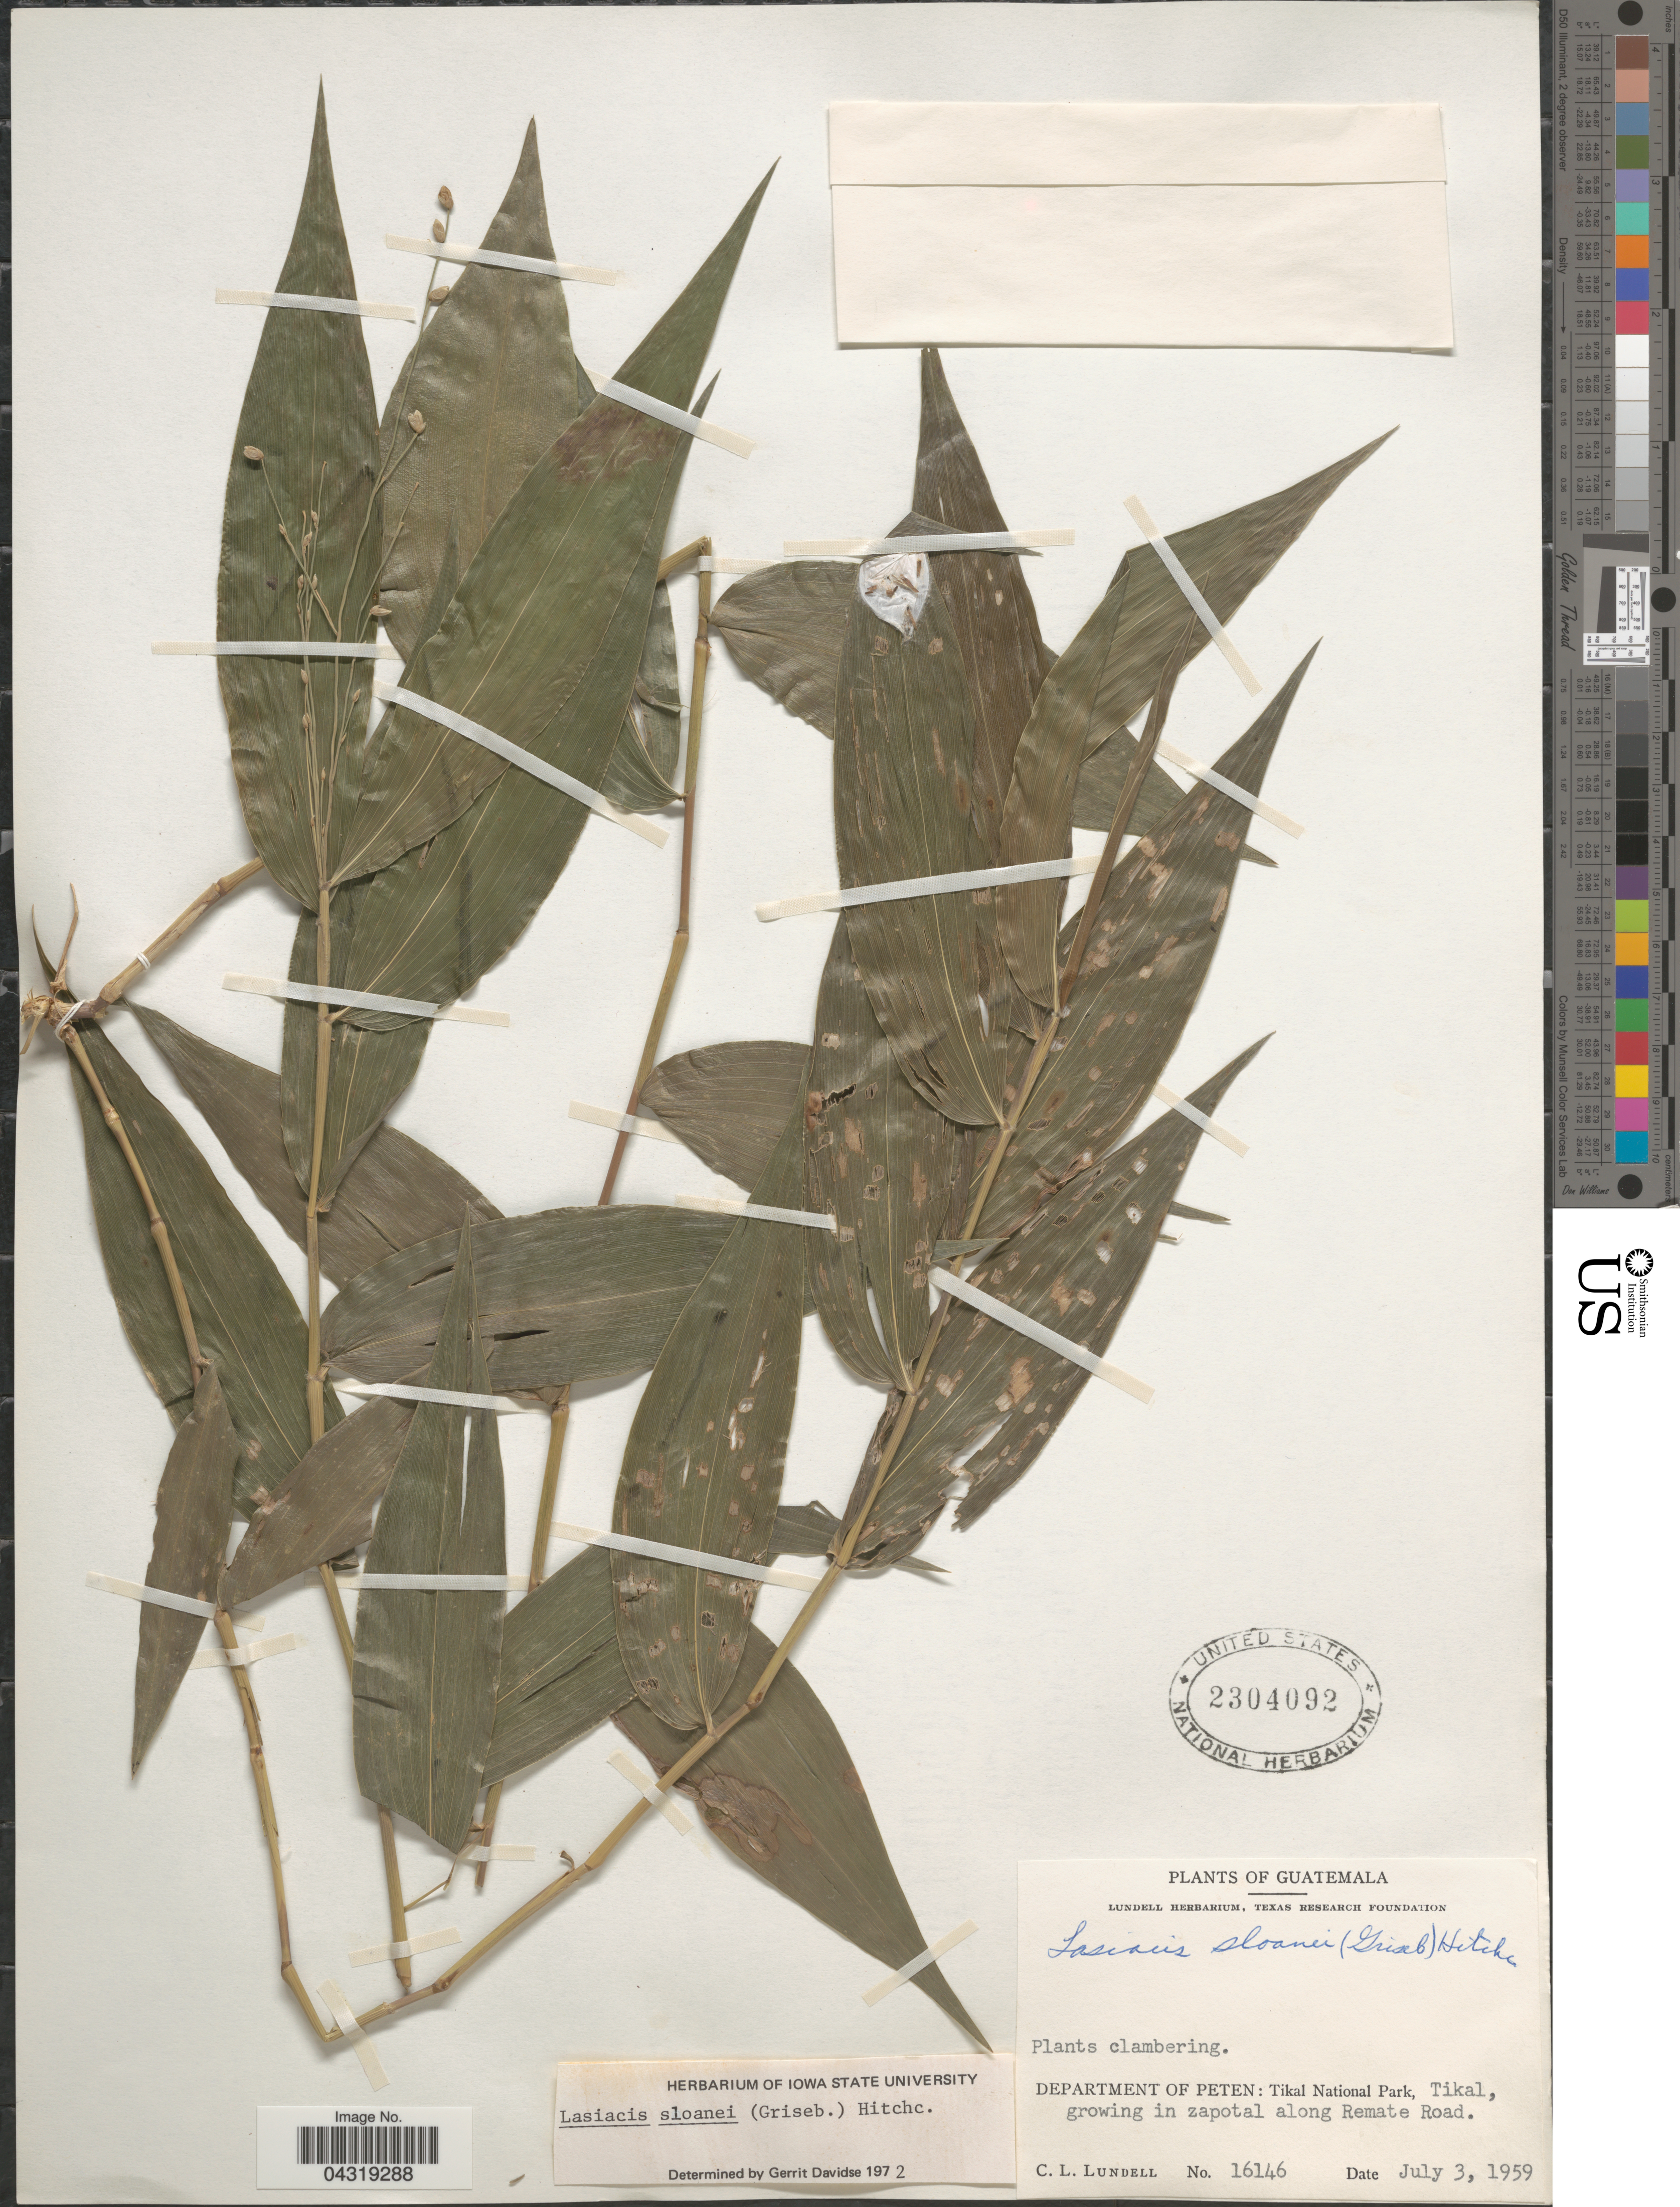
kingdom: Plantae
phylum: Tracheophyta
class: Liliopsida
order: Poales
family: Poaceae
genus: Lasiacis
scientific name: Lasiacis sloanei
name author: (Griseb.) Hitchc.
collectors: C. L. Lundell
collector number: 16146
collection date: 1959-07-03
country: Guatemala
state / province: El Peten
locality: Department of Peten: Tikal National Park, Tikal, growing in zapotal along Remate Road.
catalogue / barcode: US 2304092